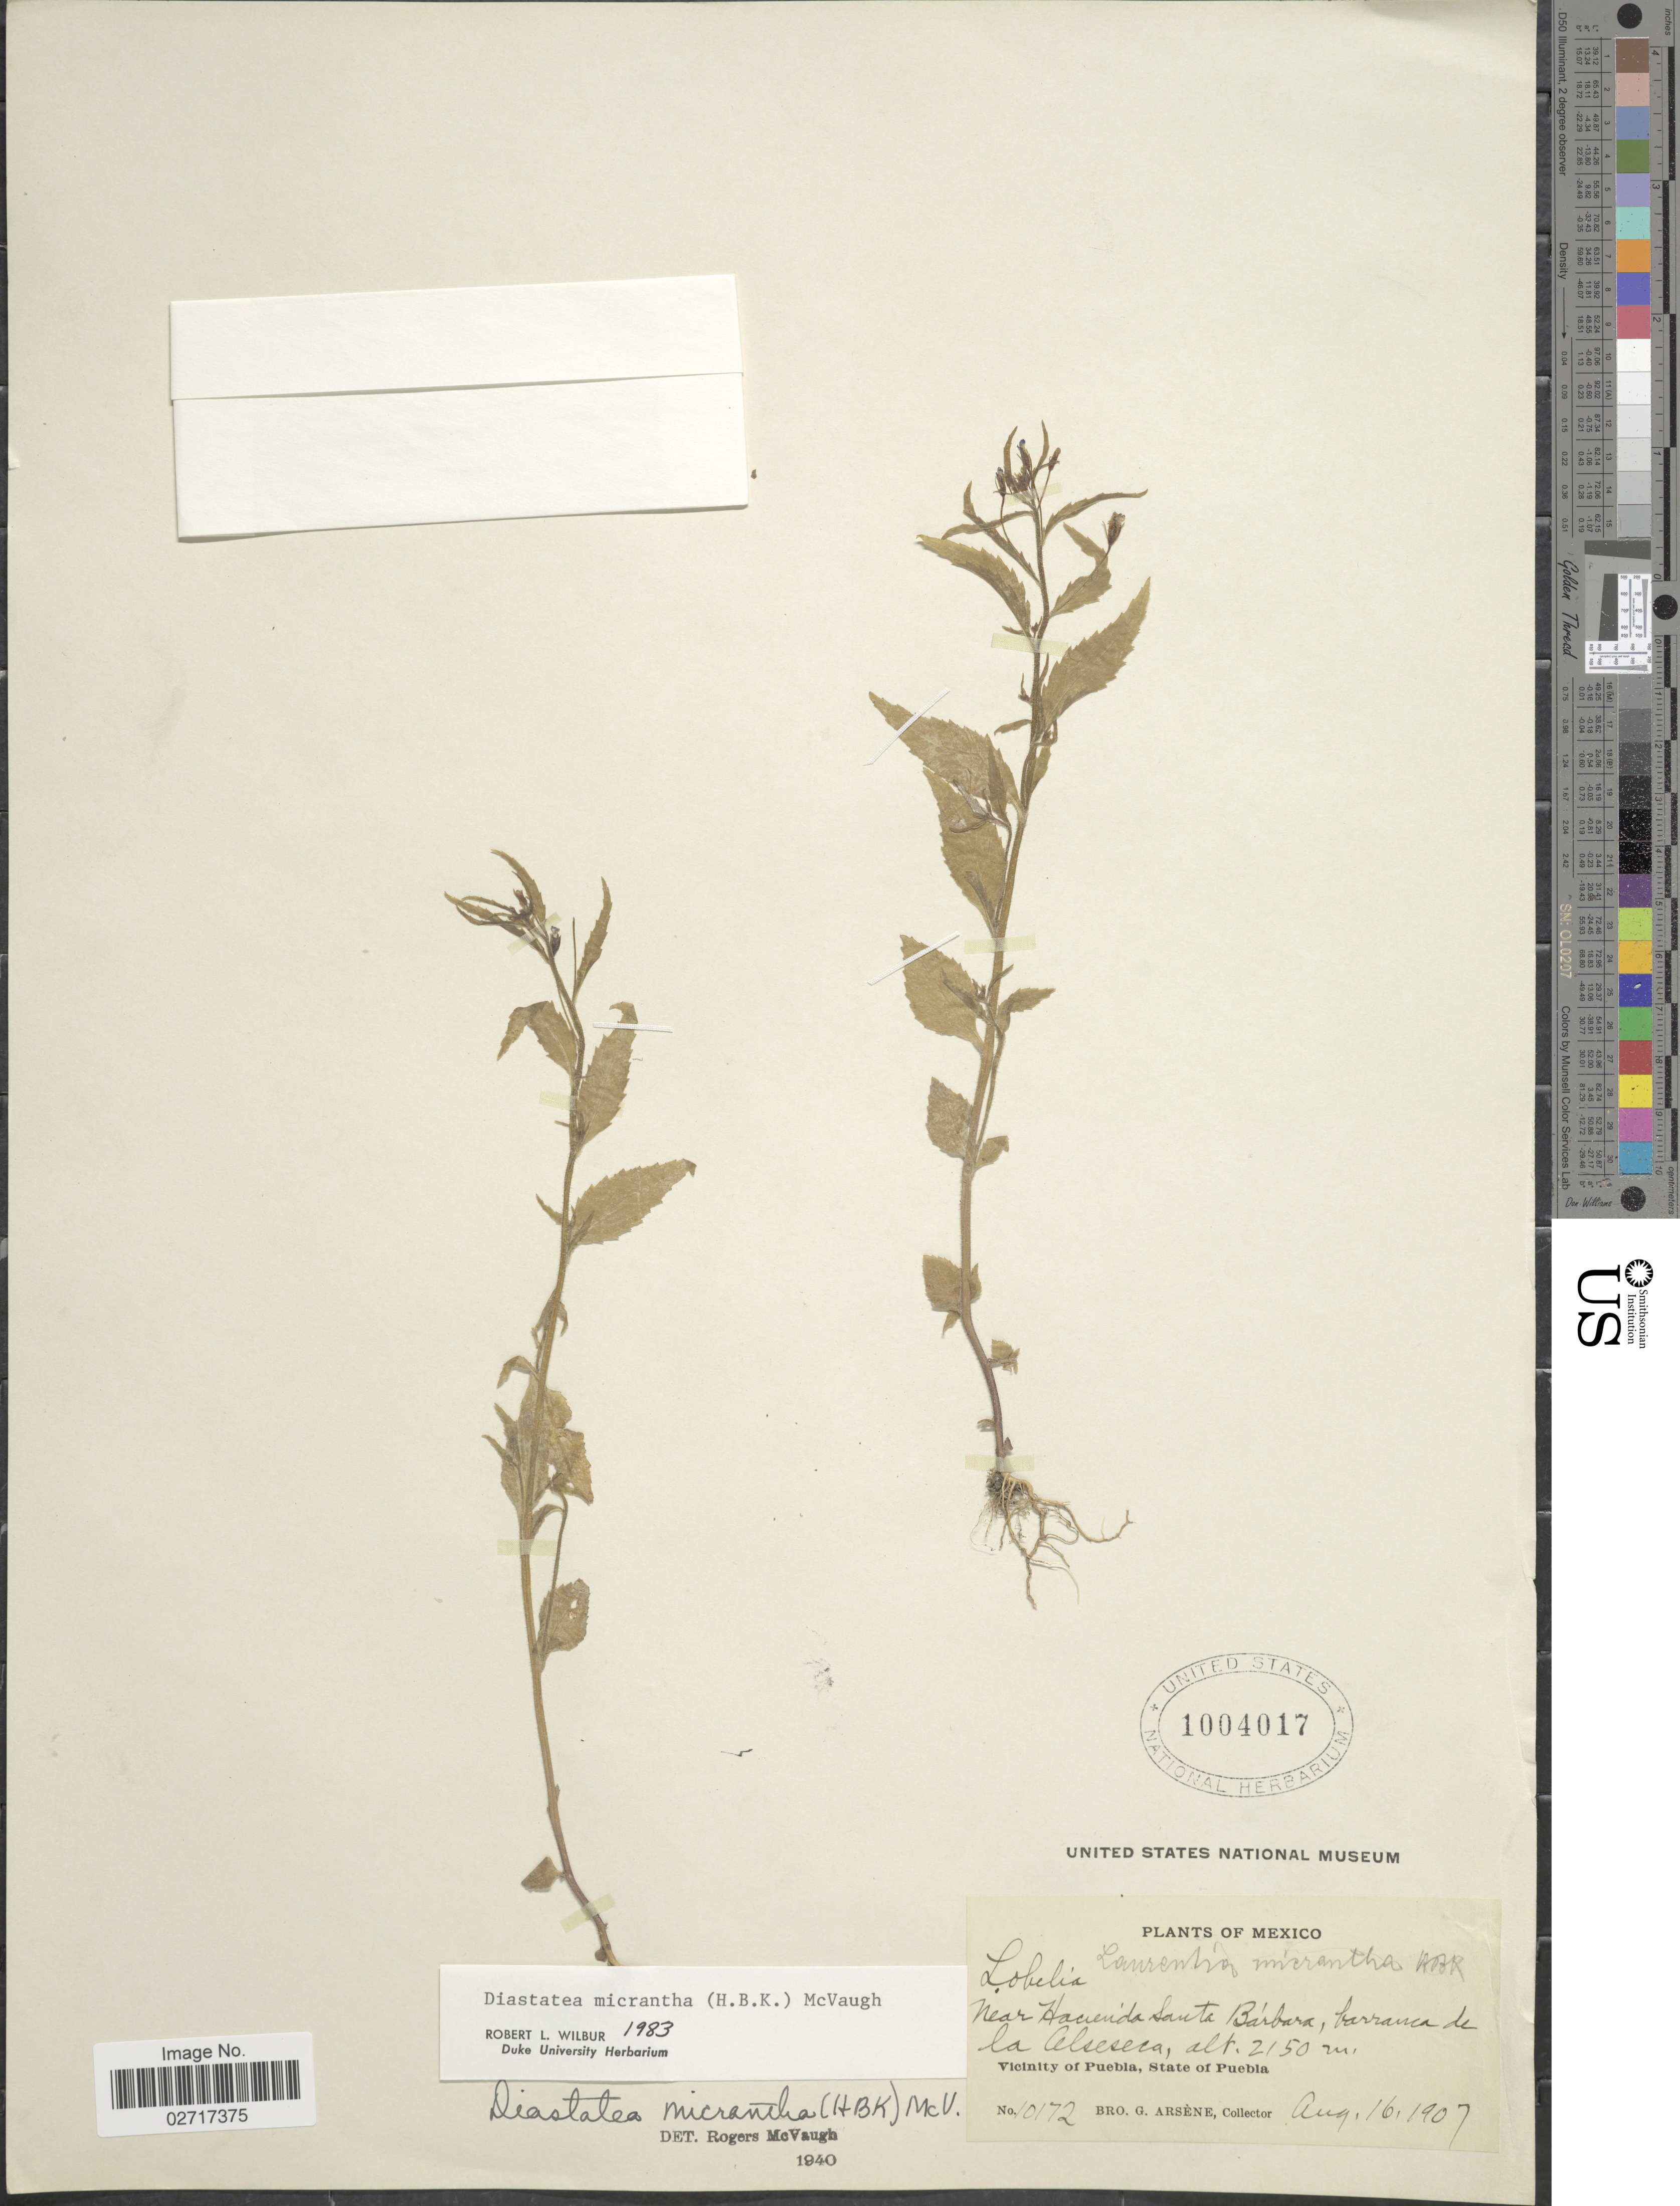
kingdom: Plantae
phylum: Tracheophyta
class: Magnoliopsida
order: Asterales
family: Campanulaceae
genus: Diastatea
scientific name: Diastatea micrantha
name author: (Kunth) McVaugh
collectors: Bro. G. Arsène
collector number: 10172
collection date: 1907-08-16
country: Mexico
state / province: Puebla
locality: Near Hacienda Santa Bárbara, barranca de la Alseseca [Canyon of Alseseca] - Vicinity of Puebla.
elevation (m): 2150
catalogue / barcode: US 1004017